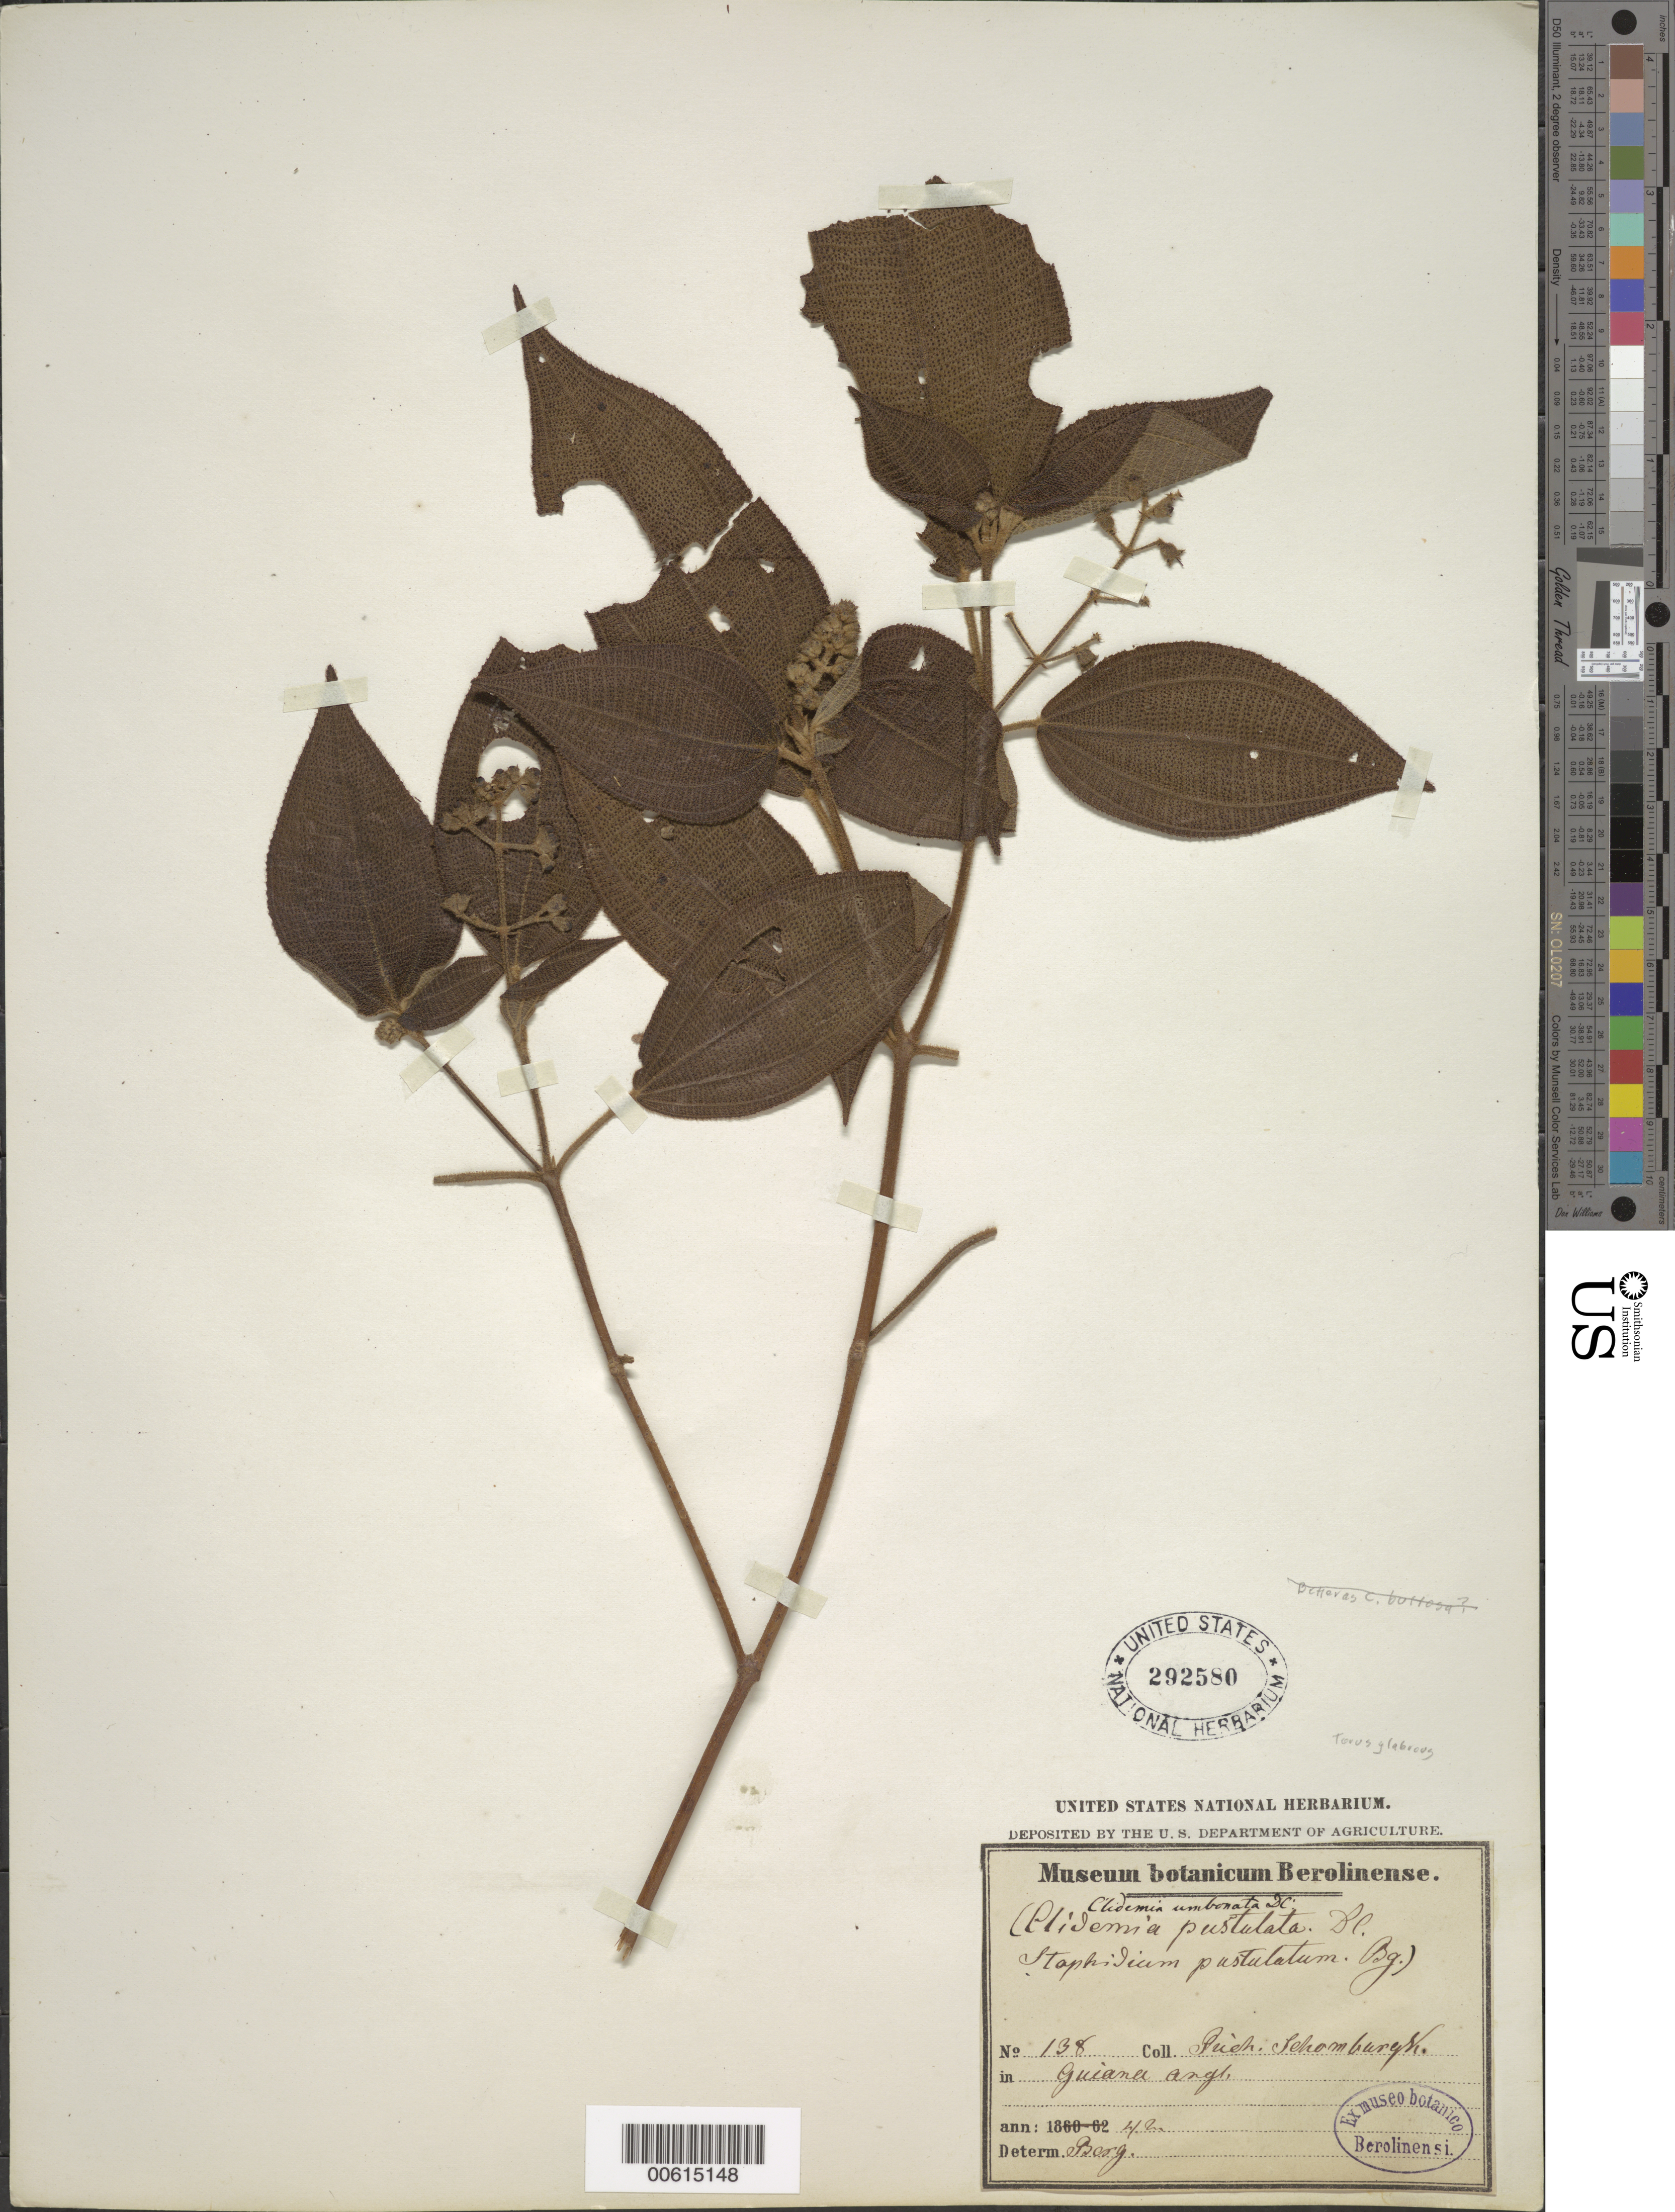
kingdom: Plantae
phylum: Tracheophyta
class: Magnoliopsida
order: Myrtales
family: Melastomataceae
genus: Clidemia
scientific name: Clidemia pustulata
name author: DC.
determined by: Berg, C. C.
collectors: M. R. Schomburgk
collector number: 138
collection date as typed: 1842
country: Guyana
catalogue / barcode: US 292580